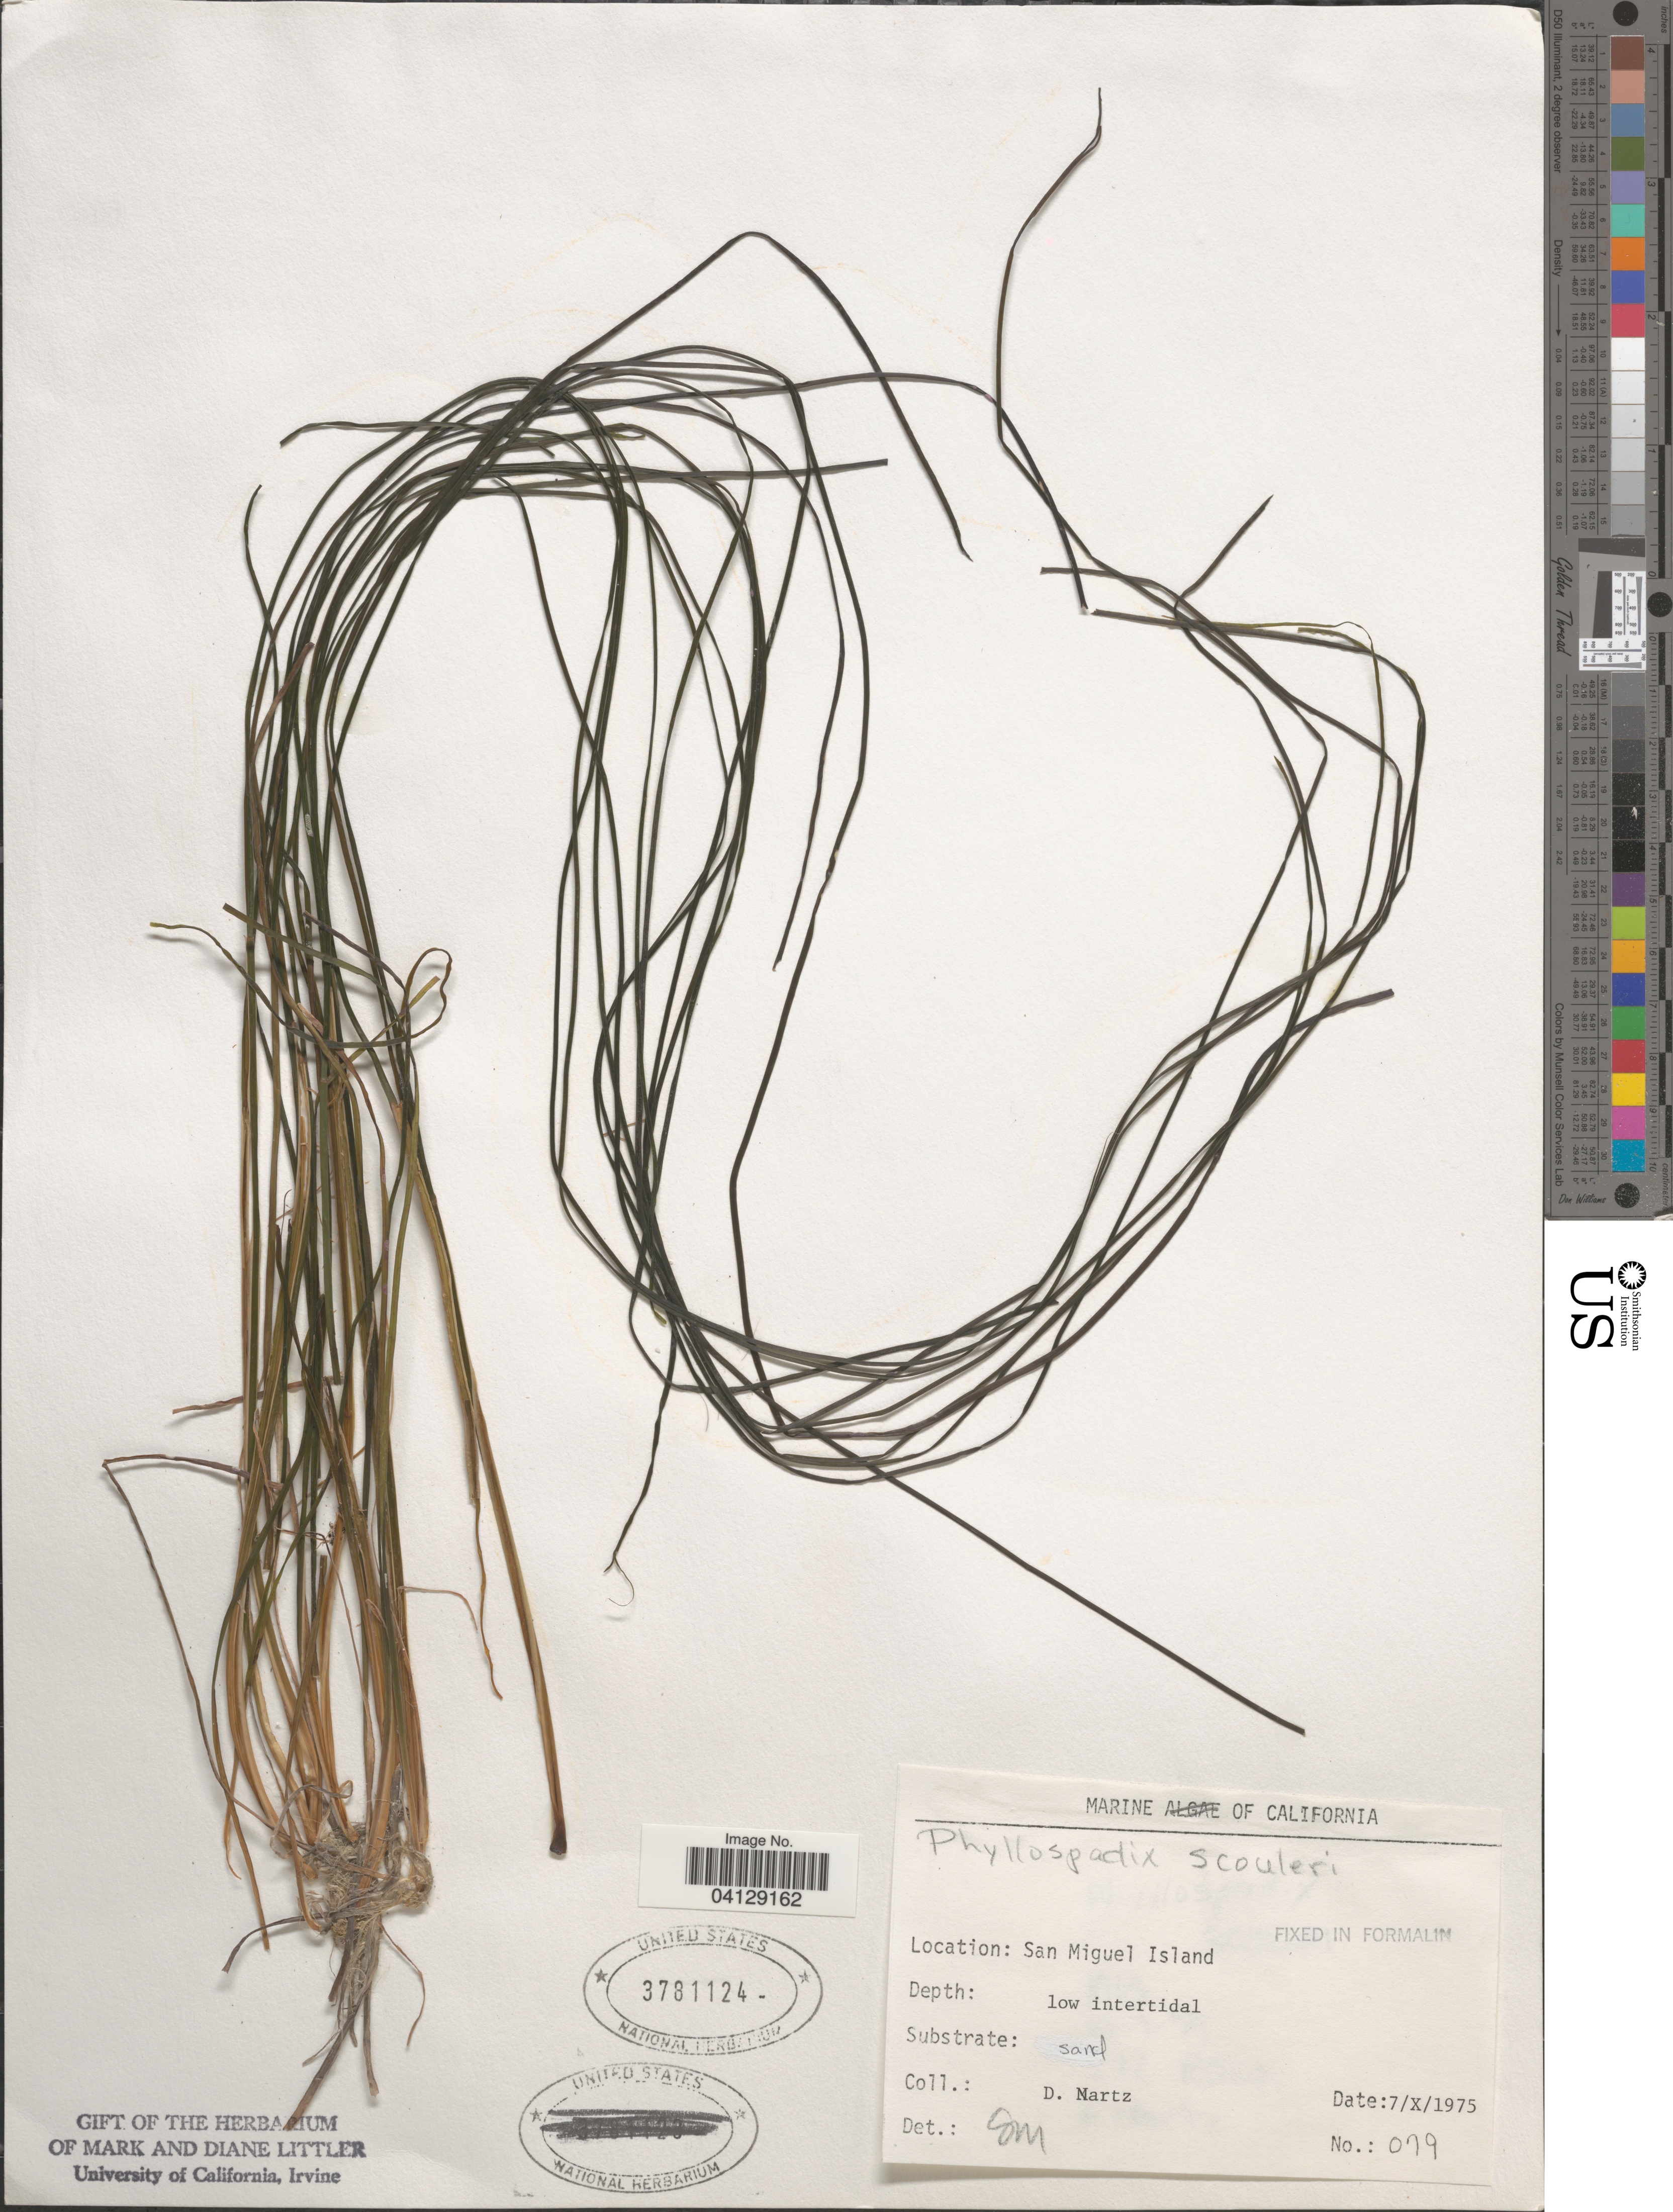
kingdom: Plantae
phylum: Tracheophyta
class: Liliopsida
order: Alismatales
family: Zosteraceae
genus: Phyllospadix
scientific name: Phyllospadix scouleri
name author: Hook.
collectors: D. Martz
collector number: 079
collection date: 1975-10-07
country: United States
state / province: California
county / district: Santa Barbara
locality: San Miguel Island.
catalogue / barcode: US 3781124